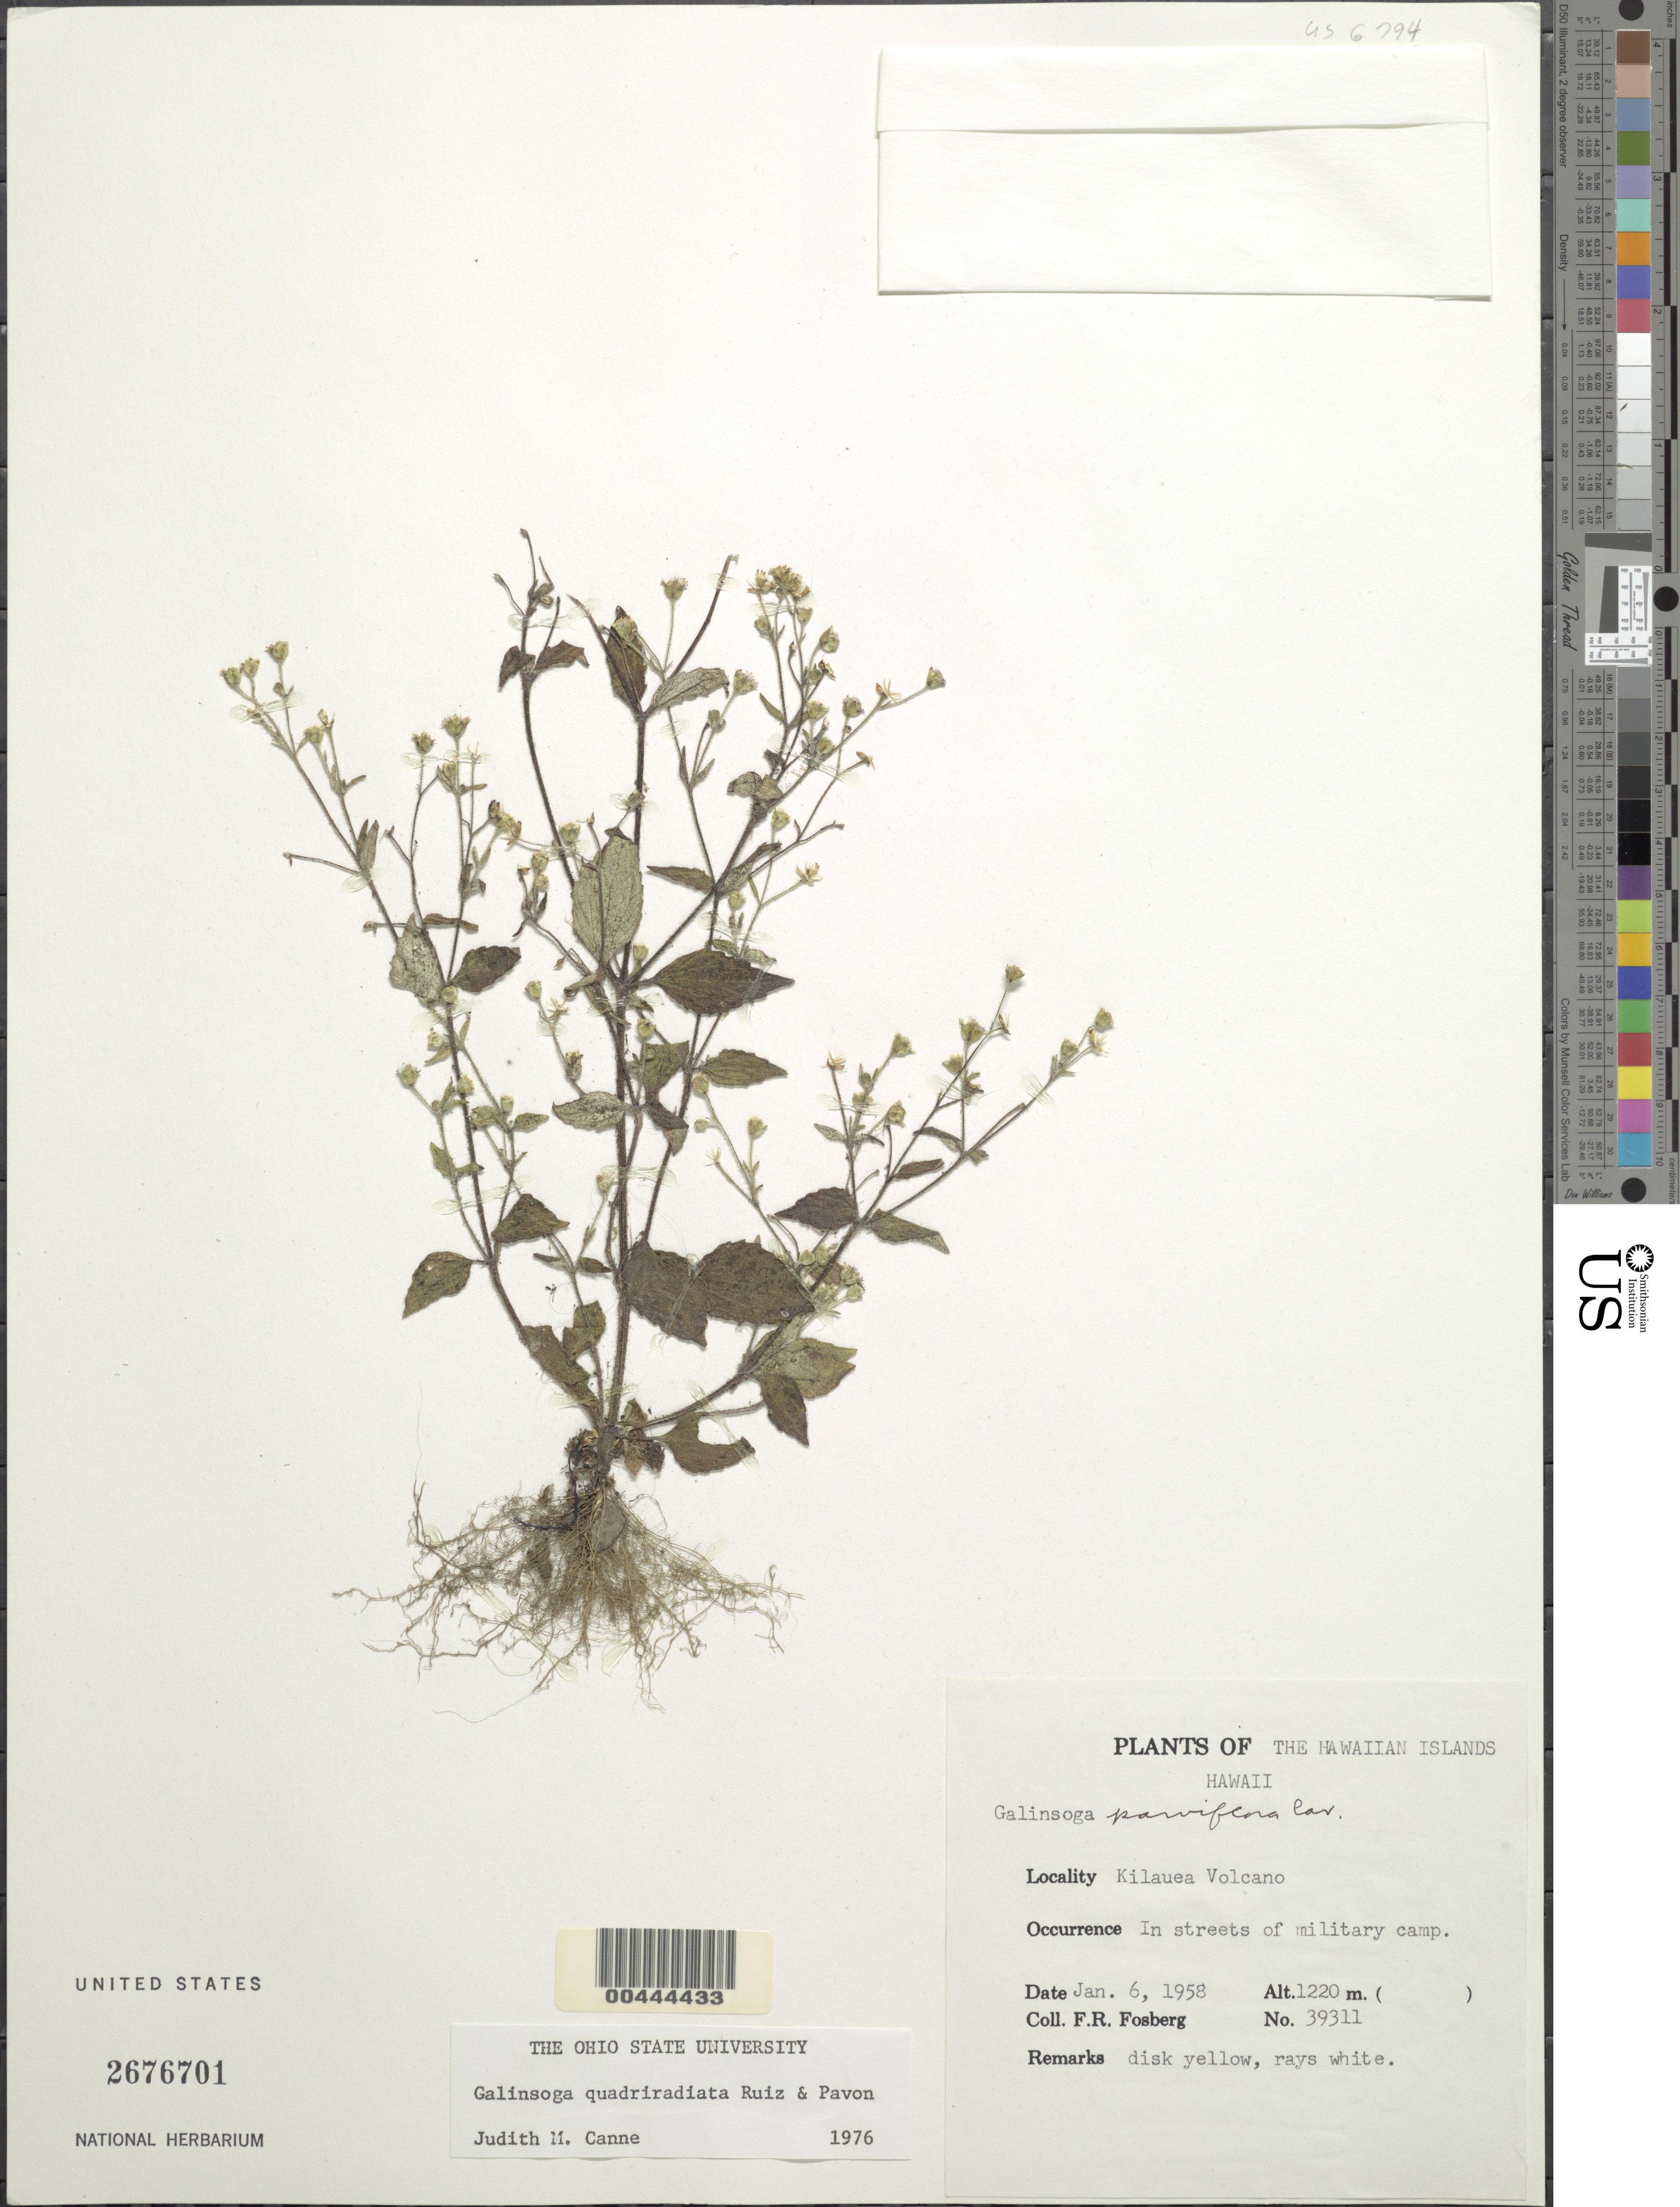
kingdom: Plantae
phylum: Tracheophyta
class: Magnoliopsida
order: Asterales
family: Asteraceae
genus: Galinsoga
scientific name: Galinsoga quadriradiata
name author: Ruiz & Pav.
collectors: F. R. Fosberg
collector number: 39311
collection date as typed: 6 Jan 1958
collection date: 1958-01-06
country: United States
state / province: Hawaii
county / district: Hawaii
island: Hawaii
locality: Kilauea Volcano, in streets of military camp.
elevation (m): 1220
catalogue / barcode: US 2676701